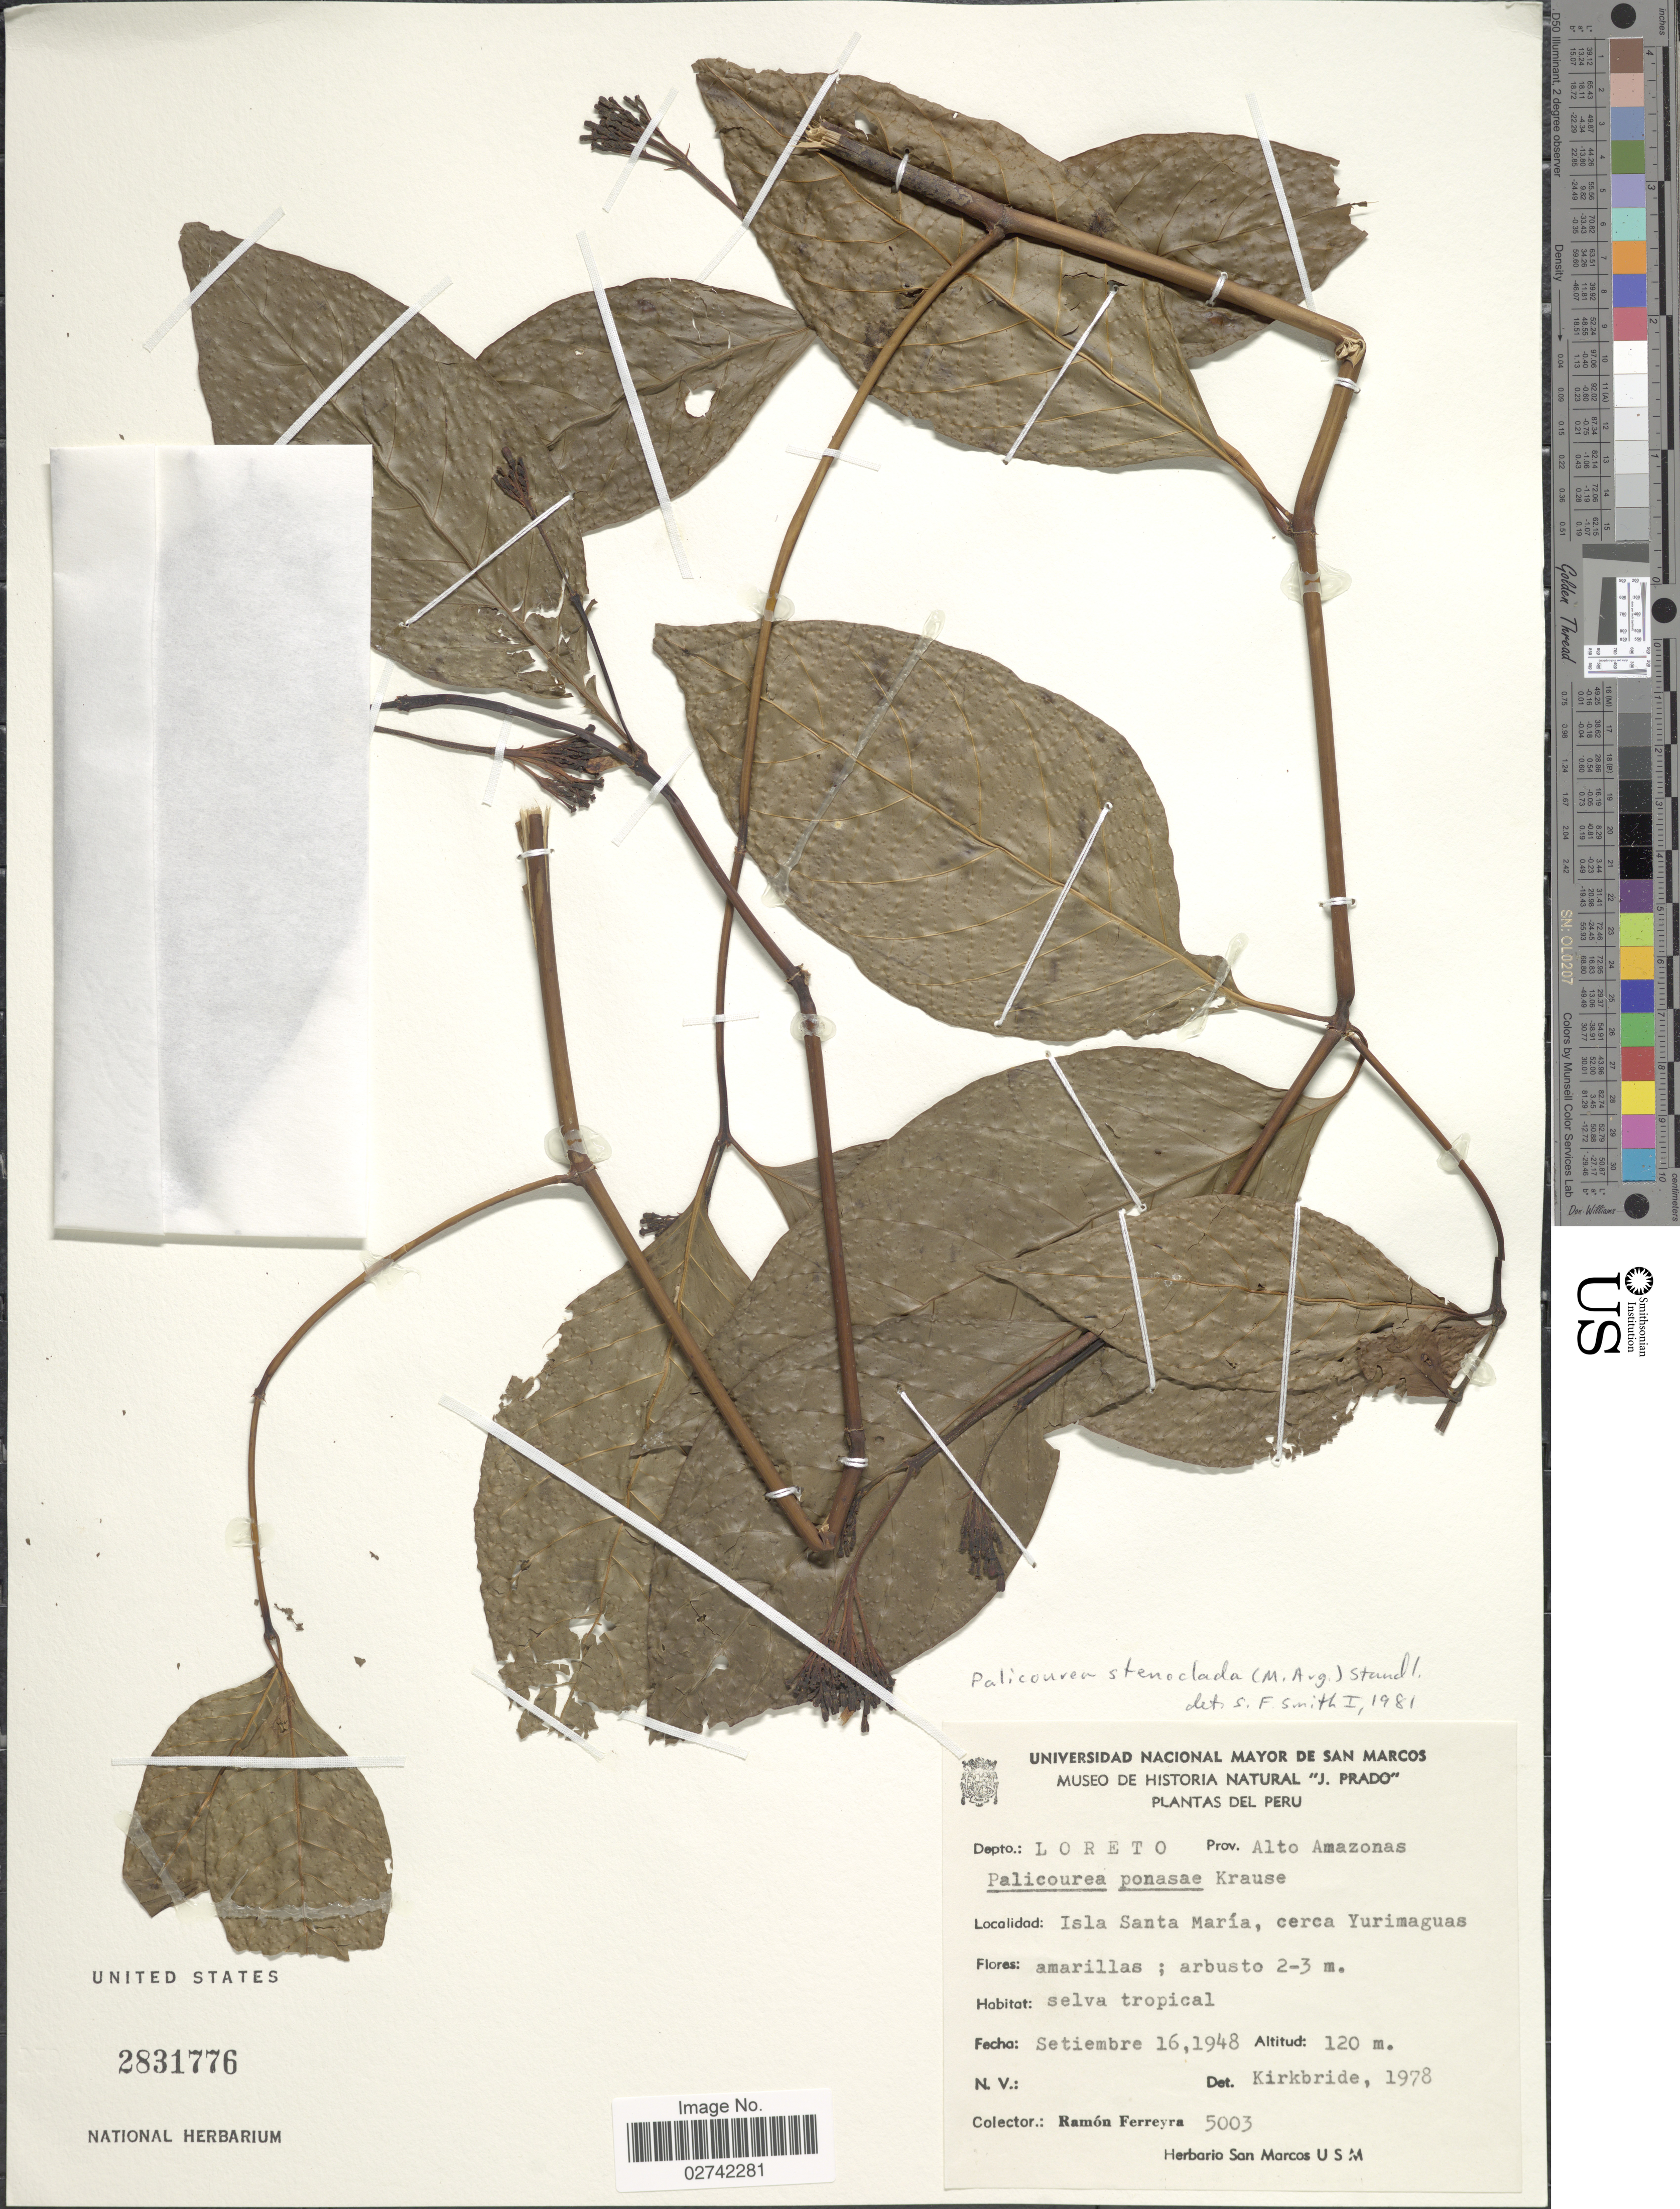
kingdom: Plantae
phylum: Tracheophyta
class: Magnoliopsida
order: Gentianales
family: Rubiaceae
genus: Palicourea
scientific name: Palicourea stenoclada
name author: (Müll. Arg.) Standl.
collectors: R. A. Ferreyra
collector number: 5003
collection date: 1948-09-16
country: Peru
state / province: Loreto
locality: Prov.: Alto Amazonas, Isla Santa Maria, cerca Yurimaguas.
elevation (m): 120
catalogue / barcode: US 2831776